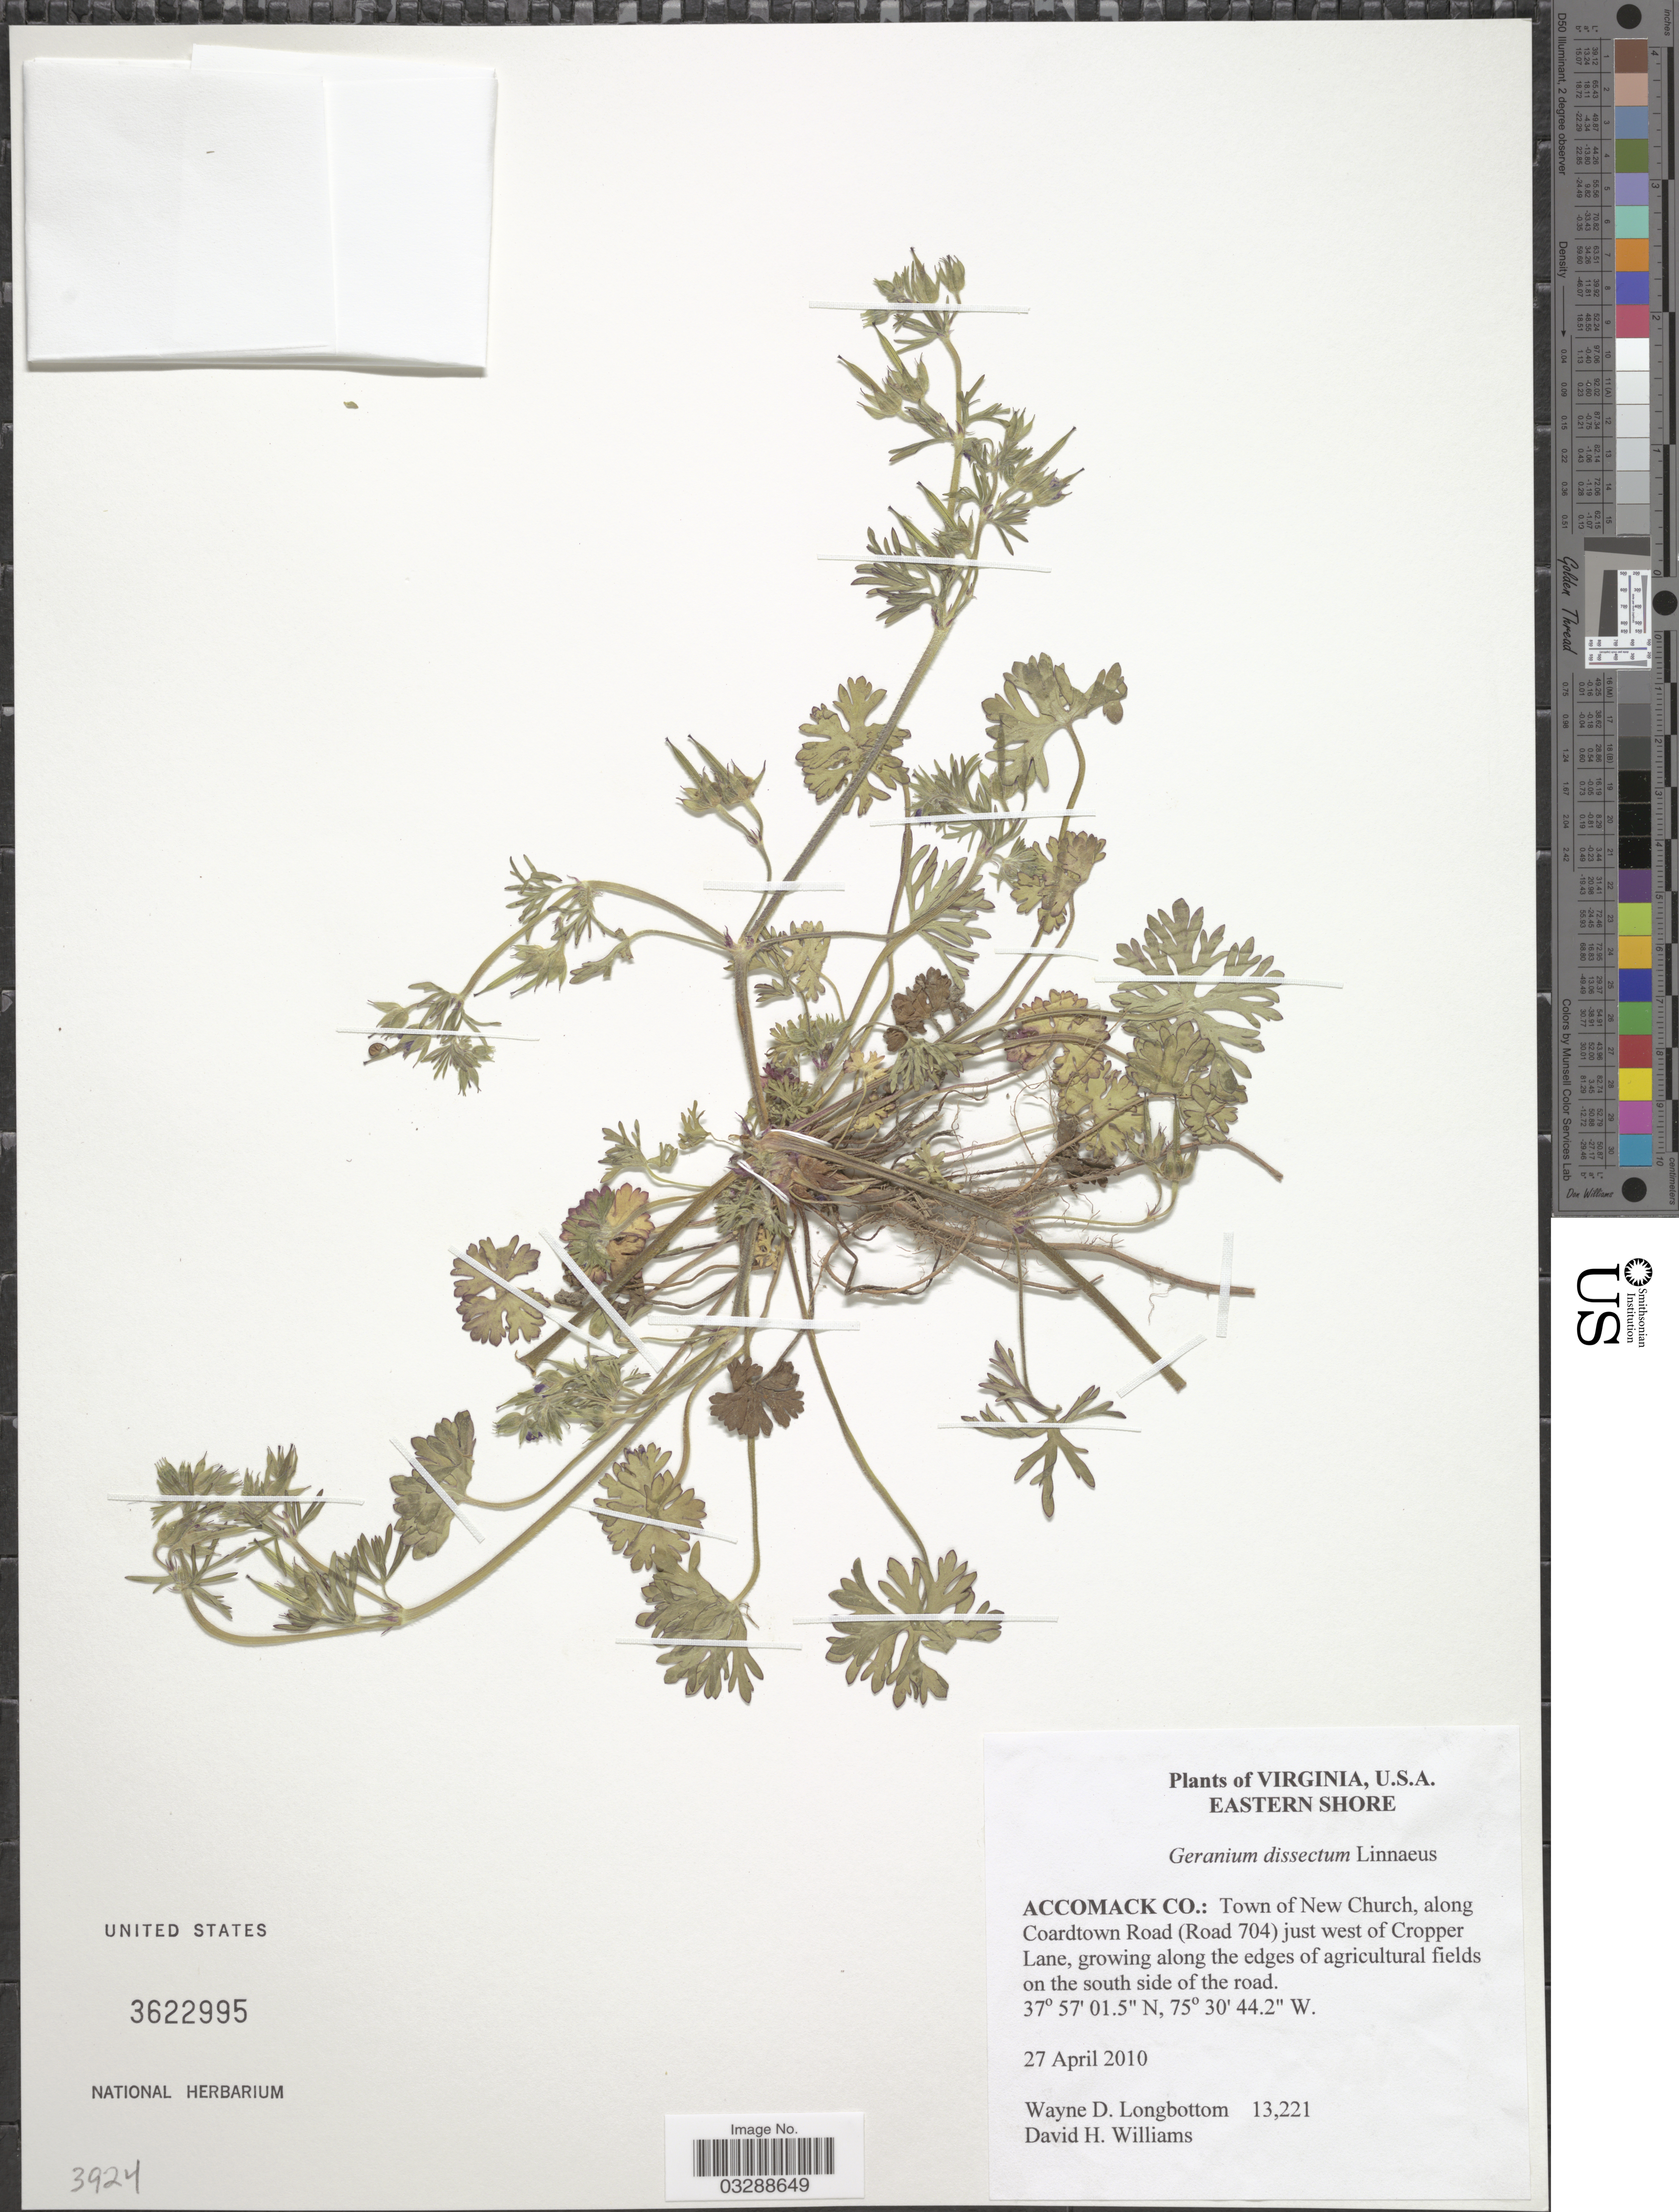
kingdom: Plantae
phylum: Tracheophyta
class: Magnoliopsida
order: Geraniales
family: Geraniaceae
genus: Geranium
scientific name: Geranium dissectum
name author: L.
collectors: W. D. Longbottom & D. H. Williams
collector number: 13221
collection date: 2010-04-27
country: United States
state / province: Virginia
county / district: Accomack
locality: Eastern Shore, Accomack Co.: Town of New Church, along Coardtown Road (Road 704) just west of Cropper Lane.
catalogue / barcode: US 3622995